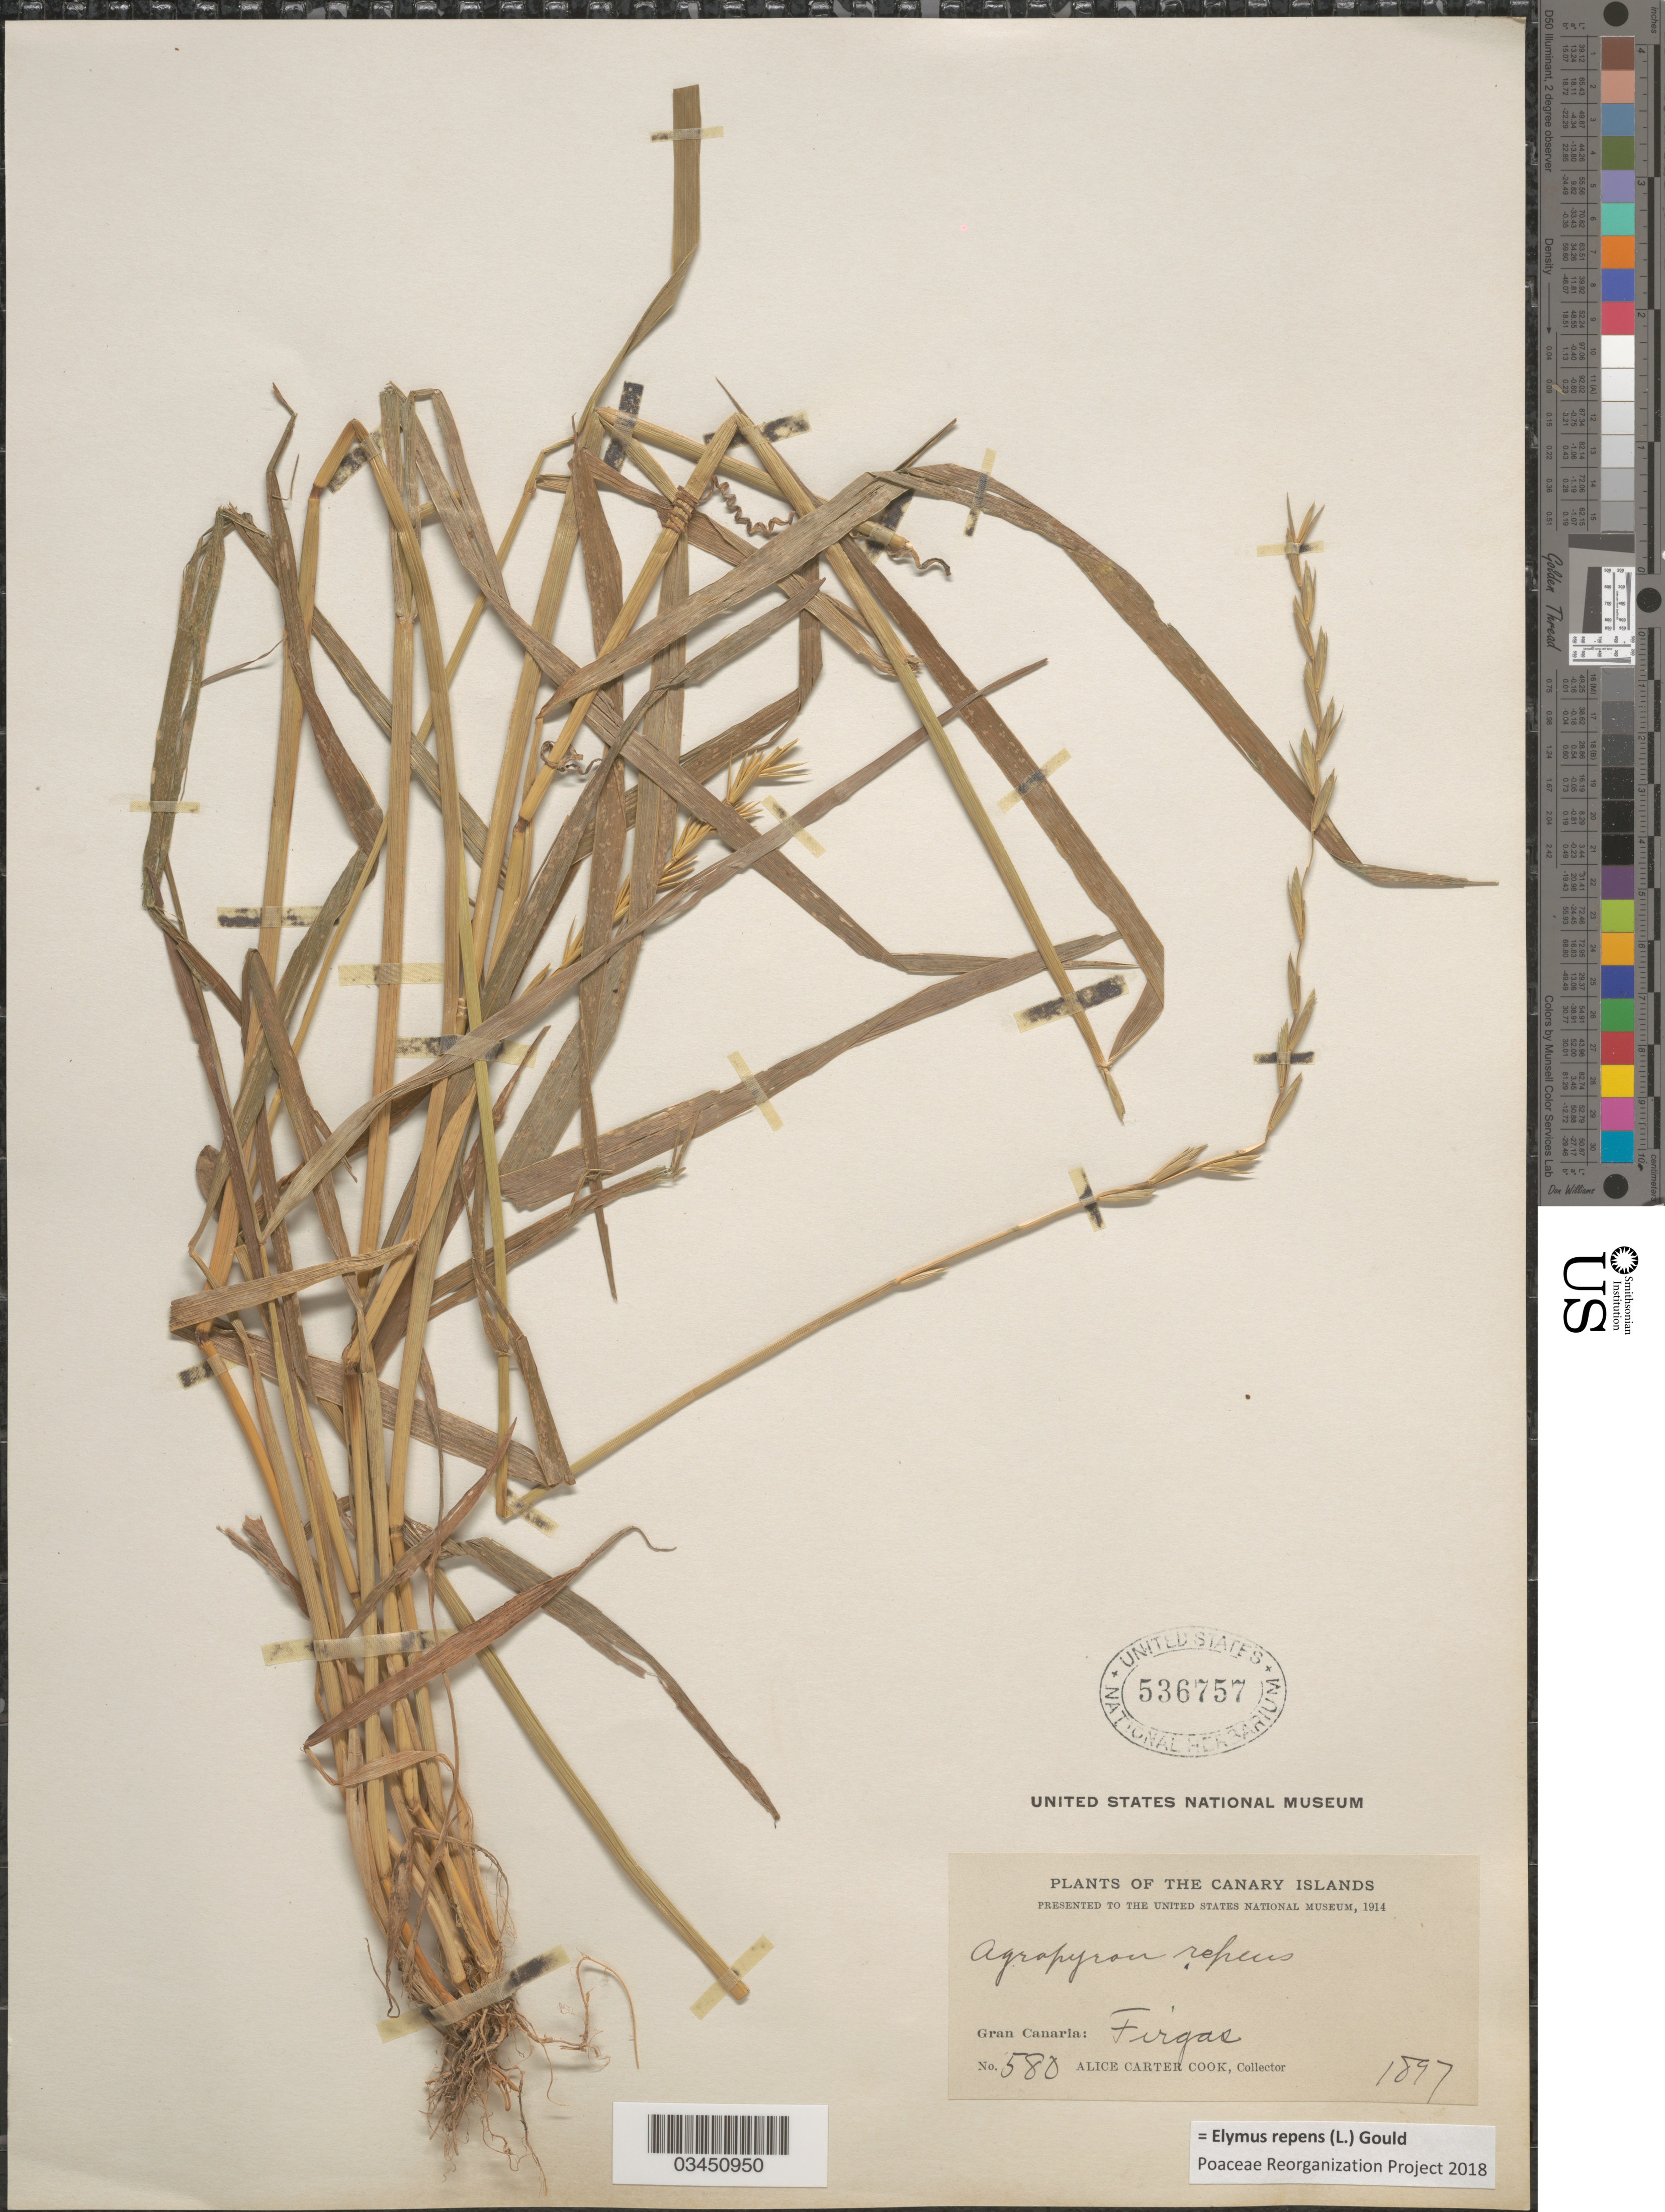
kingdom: Plantae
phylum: Tracheophyta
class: Liliopsida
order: Poales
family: Poaceae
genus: Elymus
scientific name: Elymus repens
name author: (L.) Gould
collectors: Alice C. Cook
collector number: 580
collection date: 1897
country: Spain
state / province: Canarias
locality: The Canary Islands. Gran Canaria: Firgas.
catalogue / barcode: US 536757